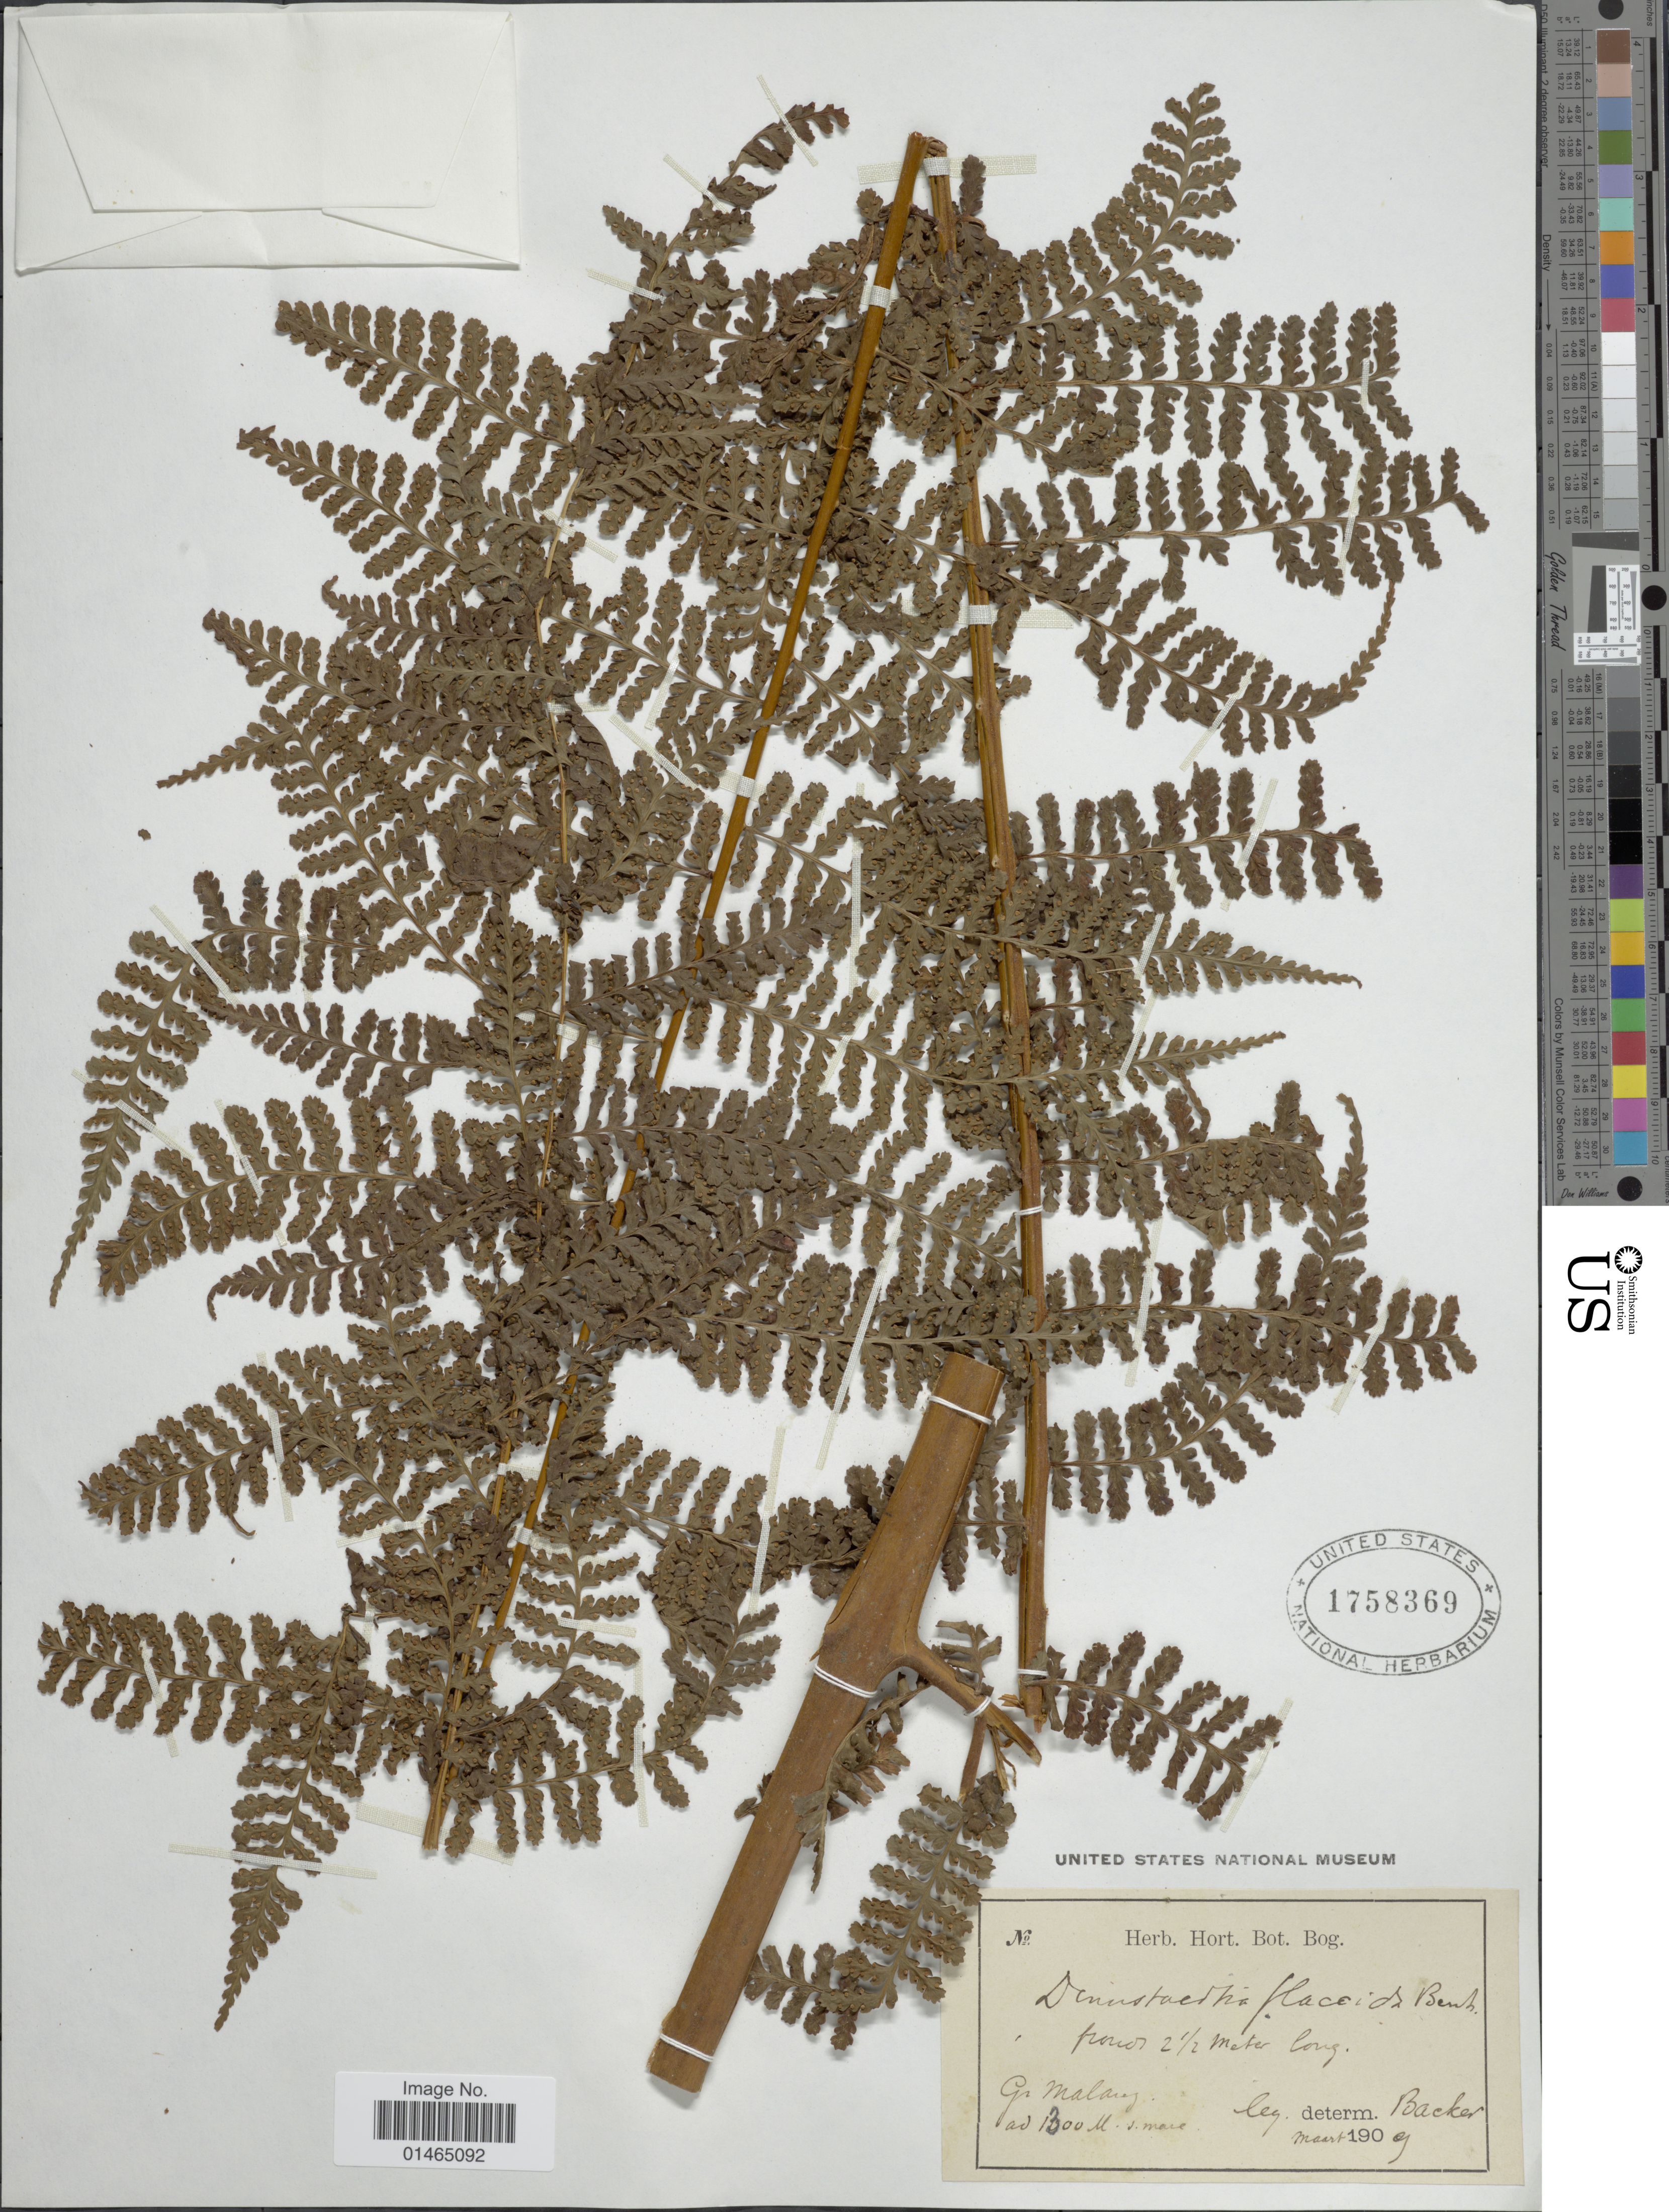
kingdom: Plantae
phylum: Tracheophyta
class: Polypodiopsida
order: Polypodiales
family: Dennstaedtiaceae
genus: Dennstaedtia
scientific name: Dennstaedtia flaccida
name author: (G. Forst.) Bernh.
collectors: C. A. Backer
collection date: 1909-03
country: Indonesia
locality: Gr. Malang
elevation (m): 1300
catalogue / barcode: US 1758369